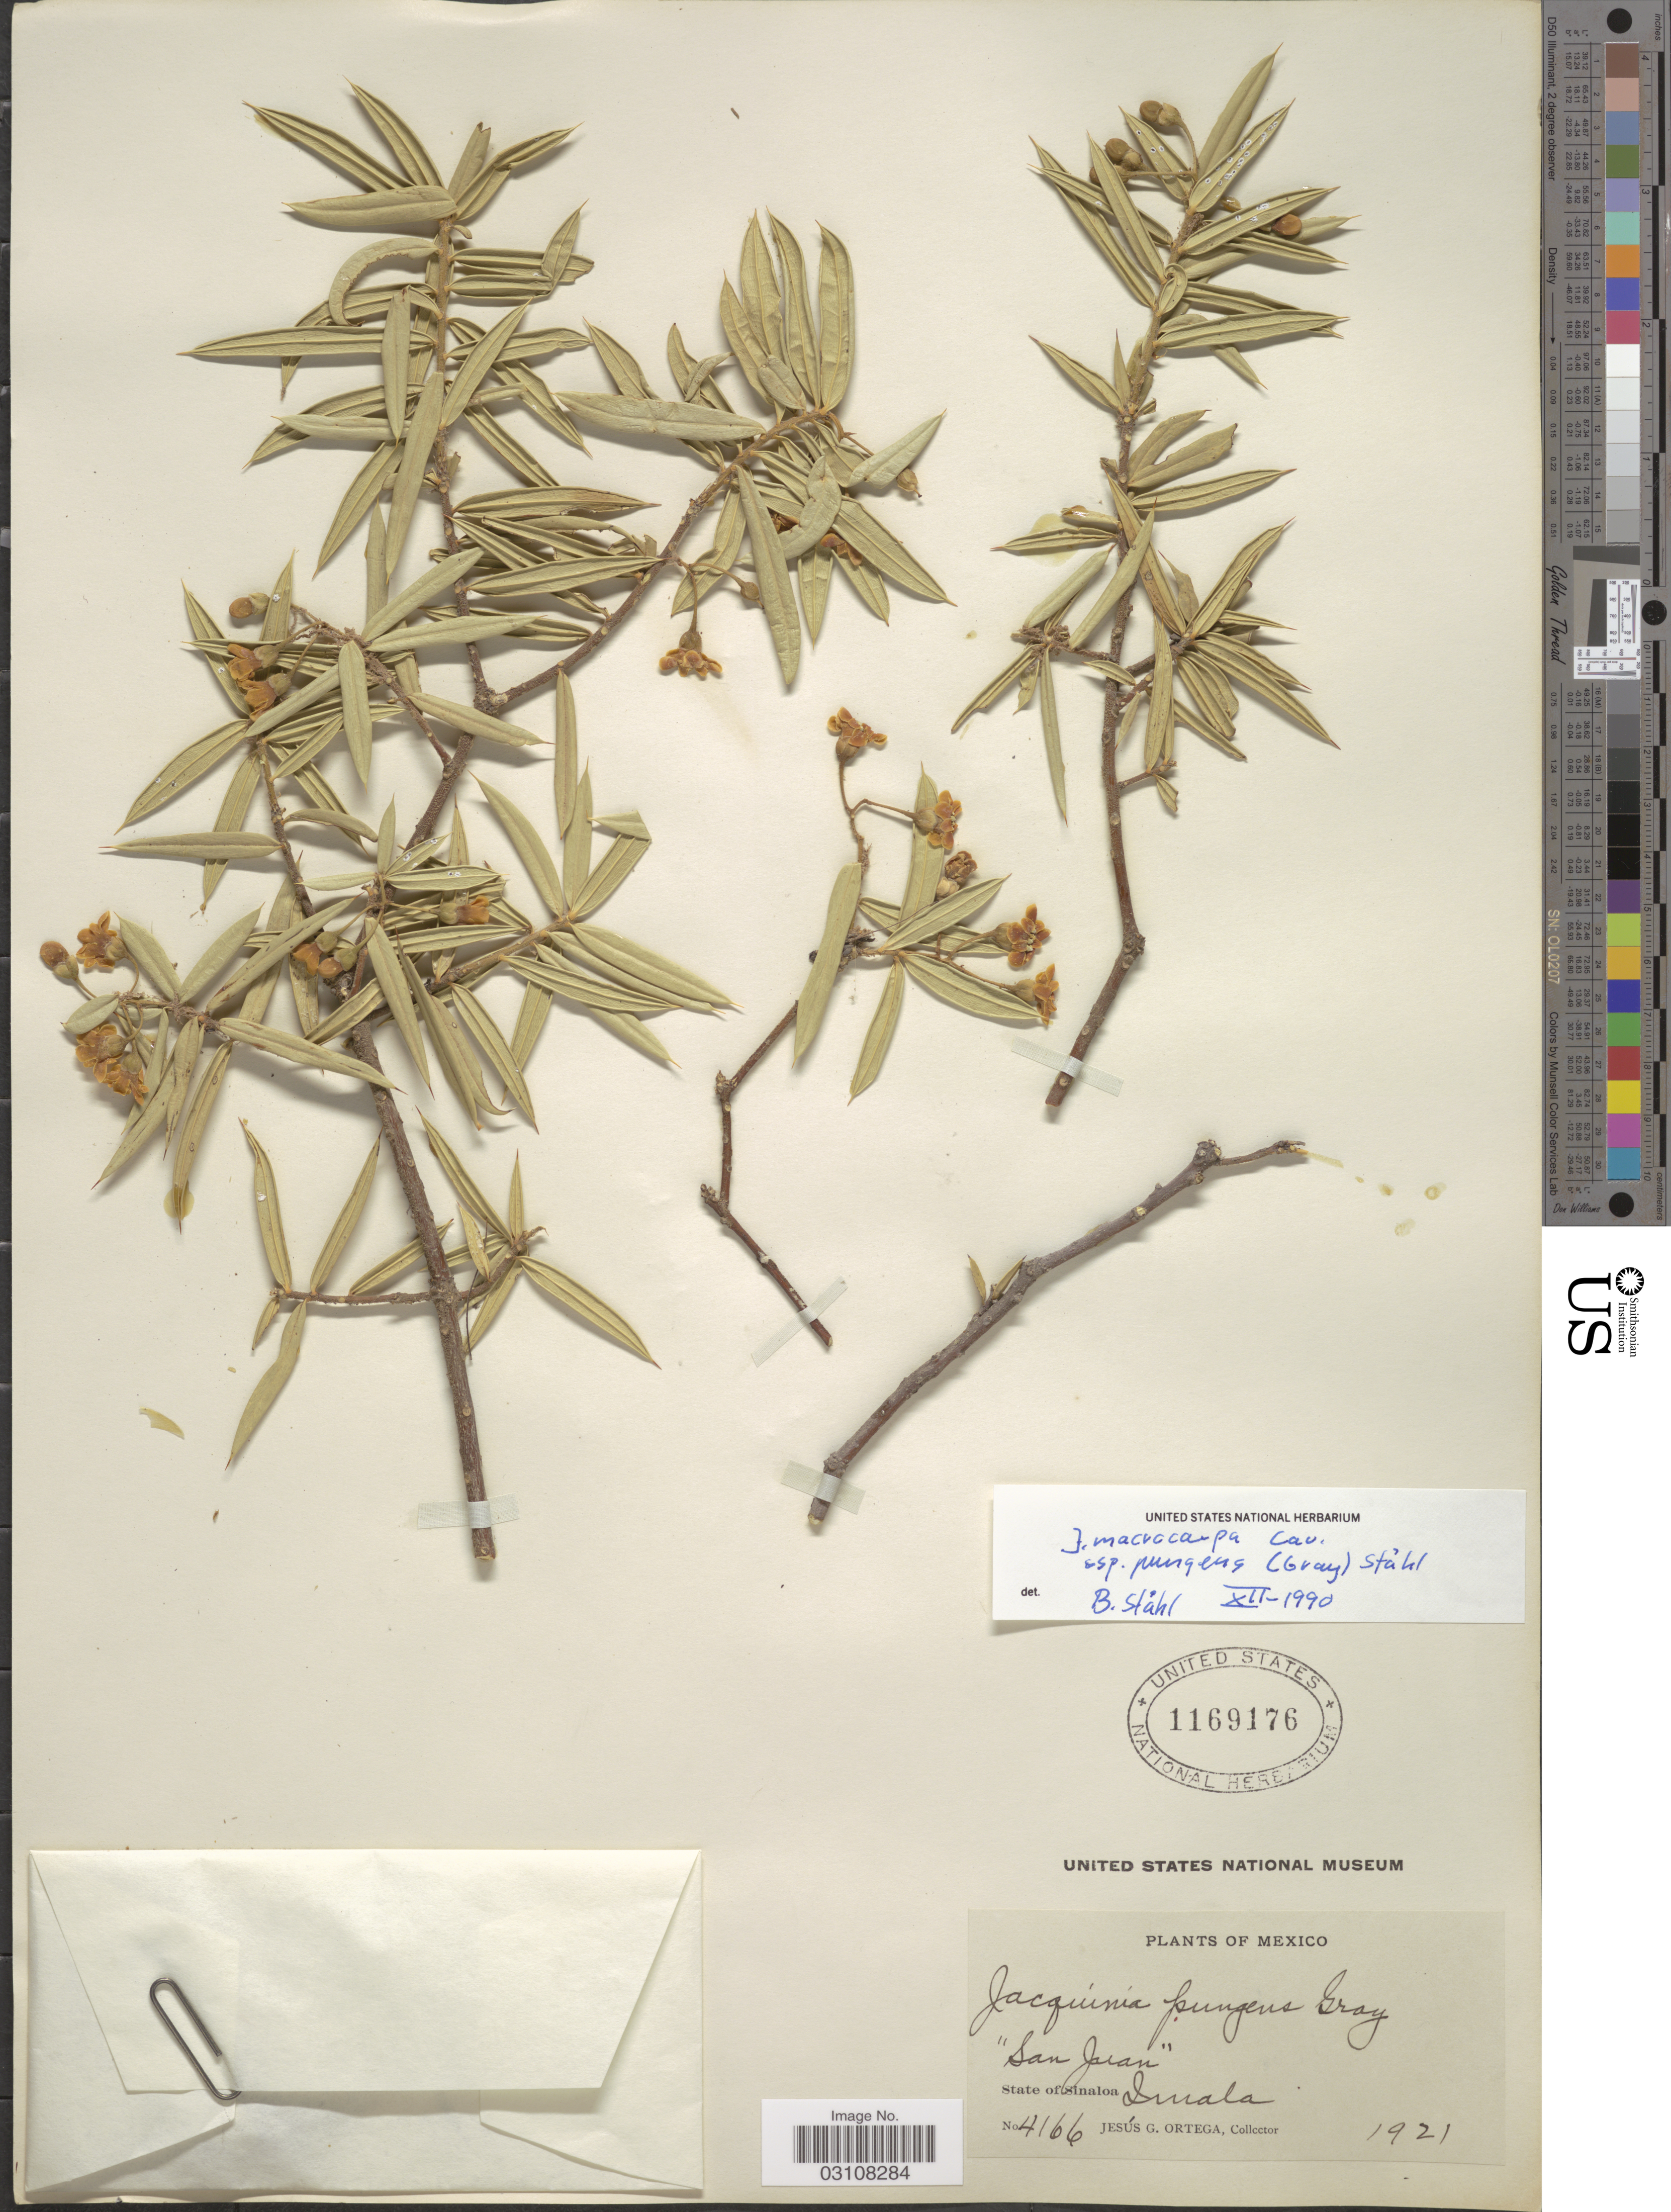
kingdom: Plantae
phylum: Tracheophyta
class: Magnoliopsida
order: Ericales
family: Primulaceae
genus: Jacquinia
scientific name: Jacquinia macrocarpa subsp. pungens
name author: Cav.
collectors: J. Ortega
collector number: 4166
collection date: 1921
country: Mexico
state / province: Sinaloa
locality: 'San Juan' Imala.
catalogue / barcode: US 1169176